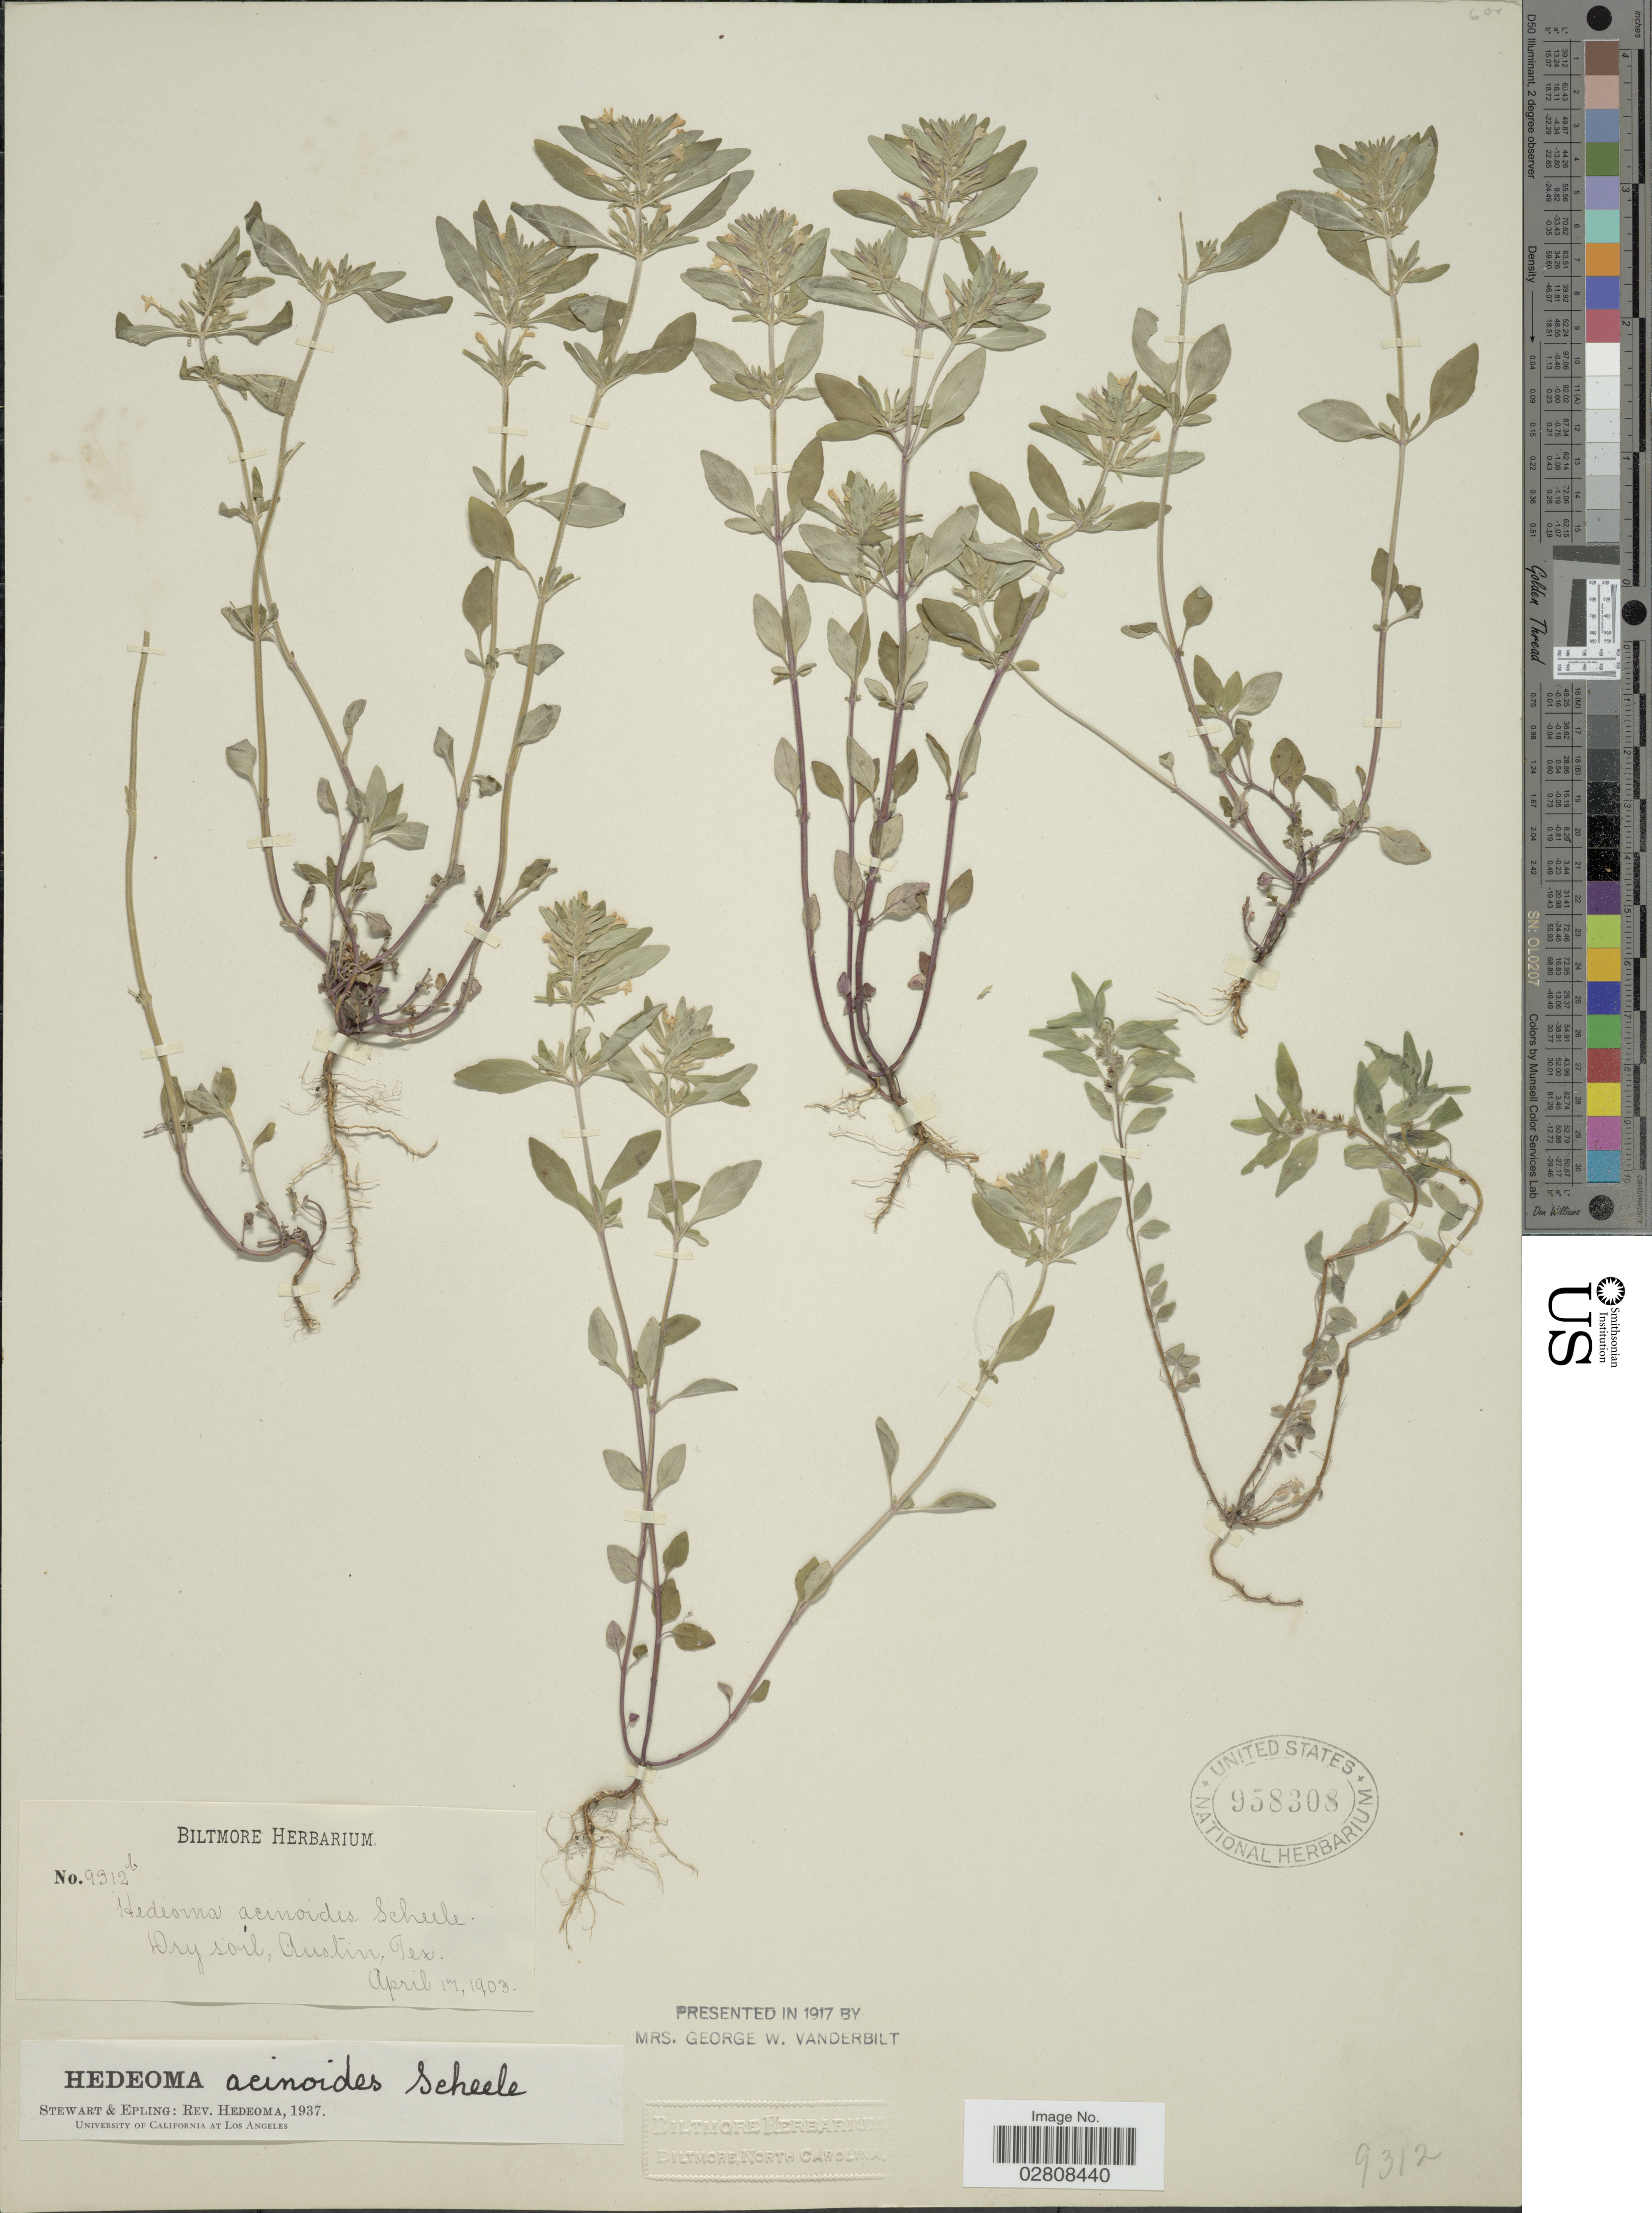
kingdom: Plantae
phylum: Tracheophyta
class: Magnoliopsida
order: Lamiales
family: Lamiaceae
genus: Hedeoma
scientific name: Hedeoma acinoides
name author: Scheele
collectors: ex herb. Biltmore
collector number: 9312b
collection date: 1903-04-17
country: United States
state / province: Texas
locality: Austin.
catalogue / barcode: US 958308